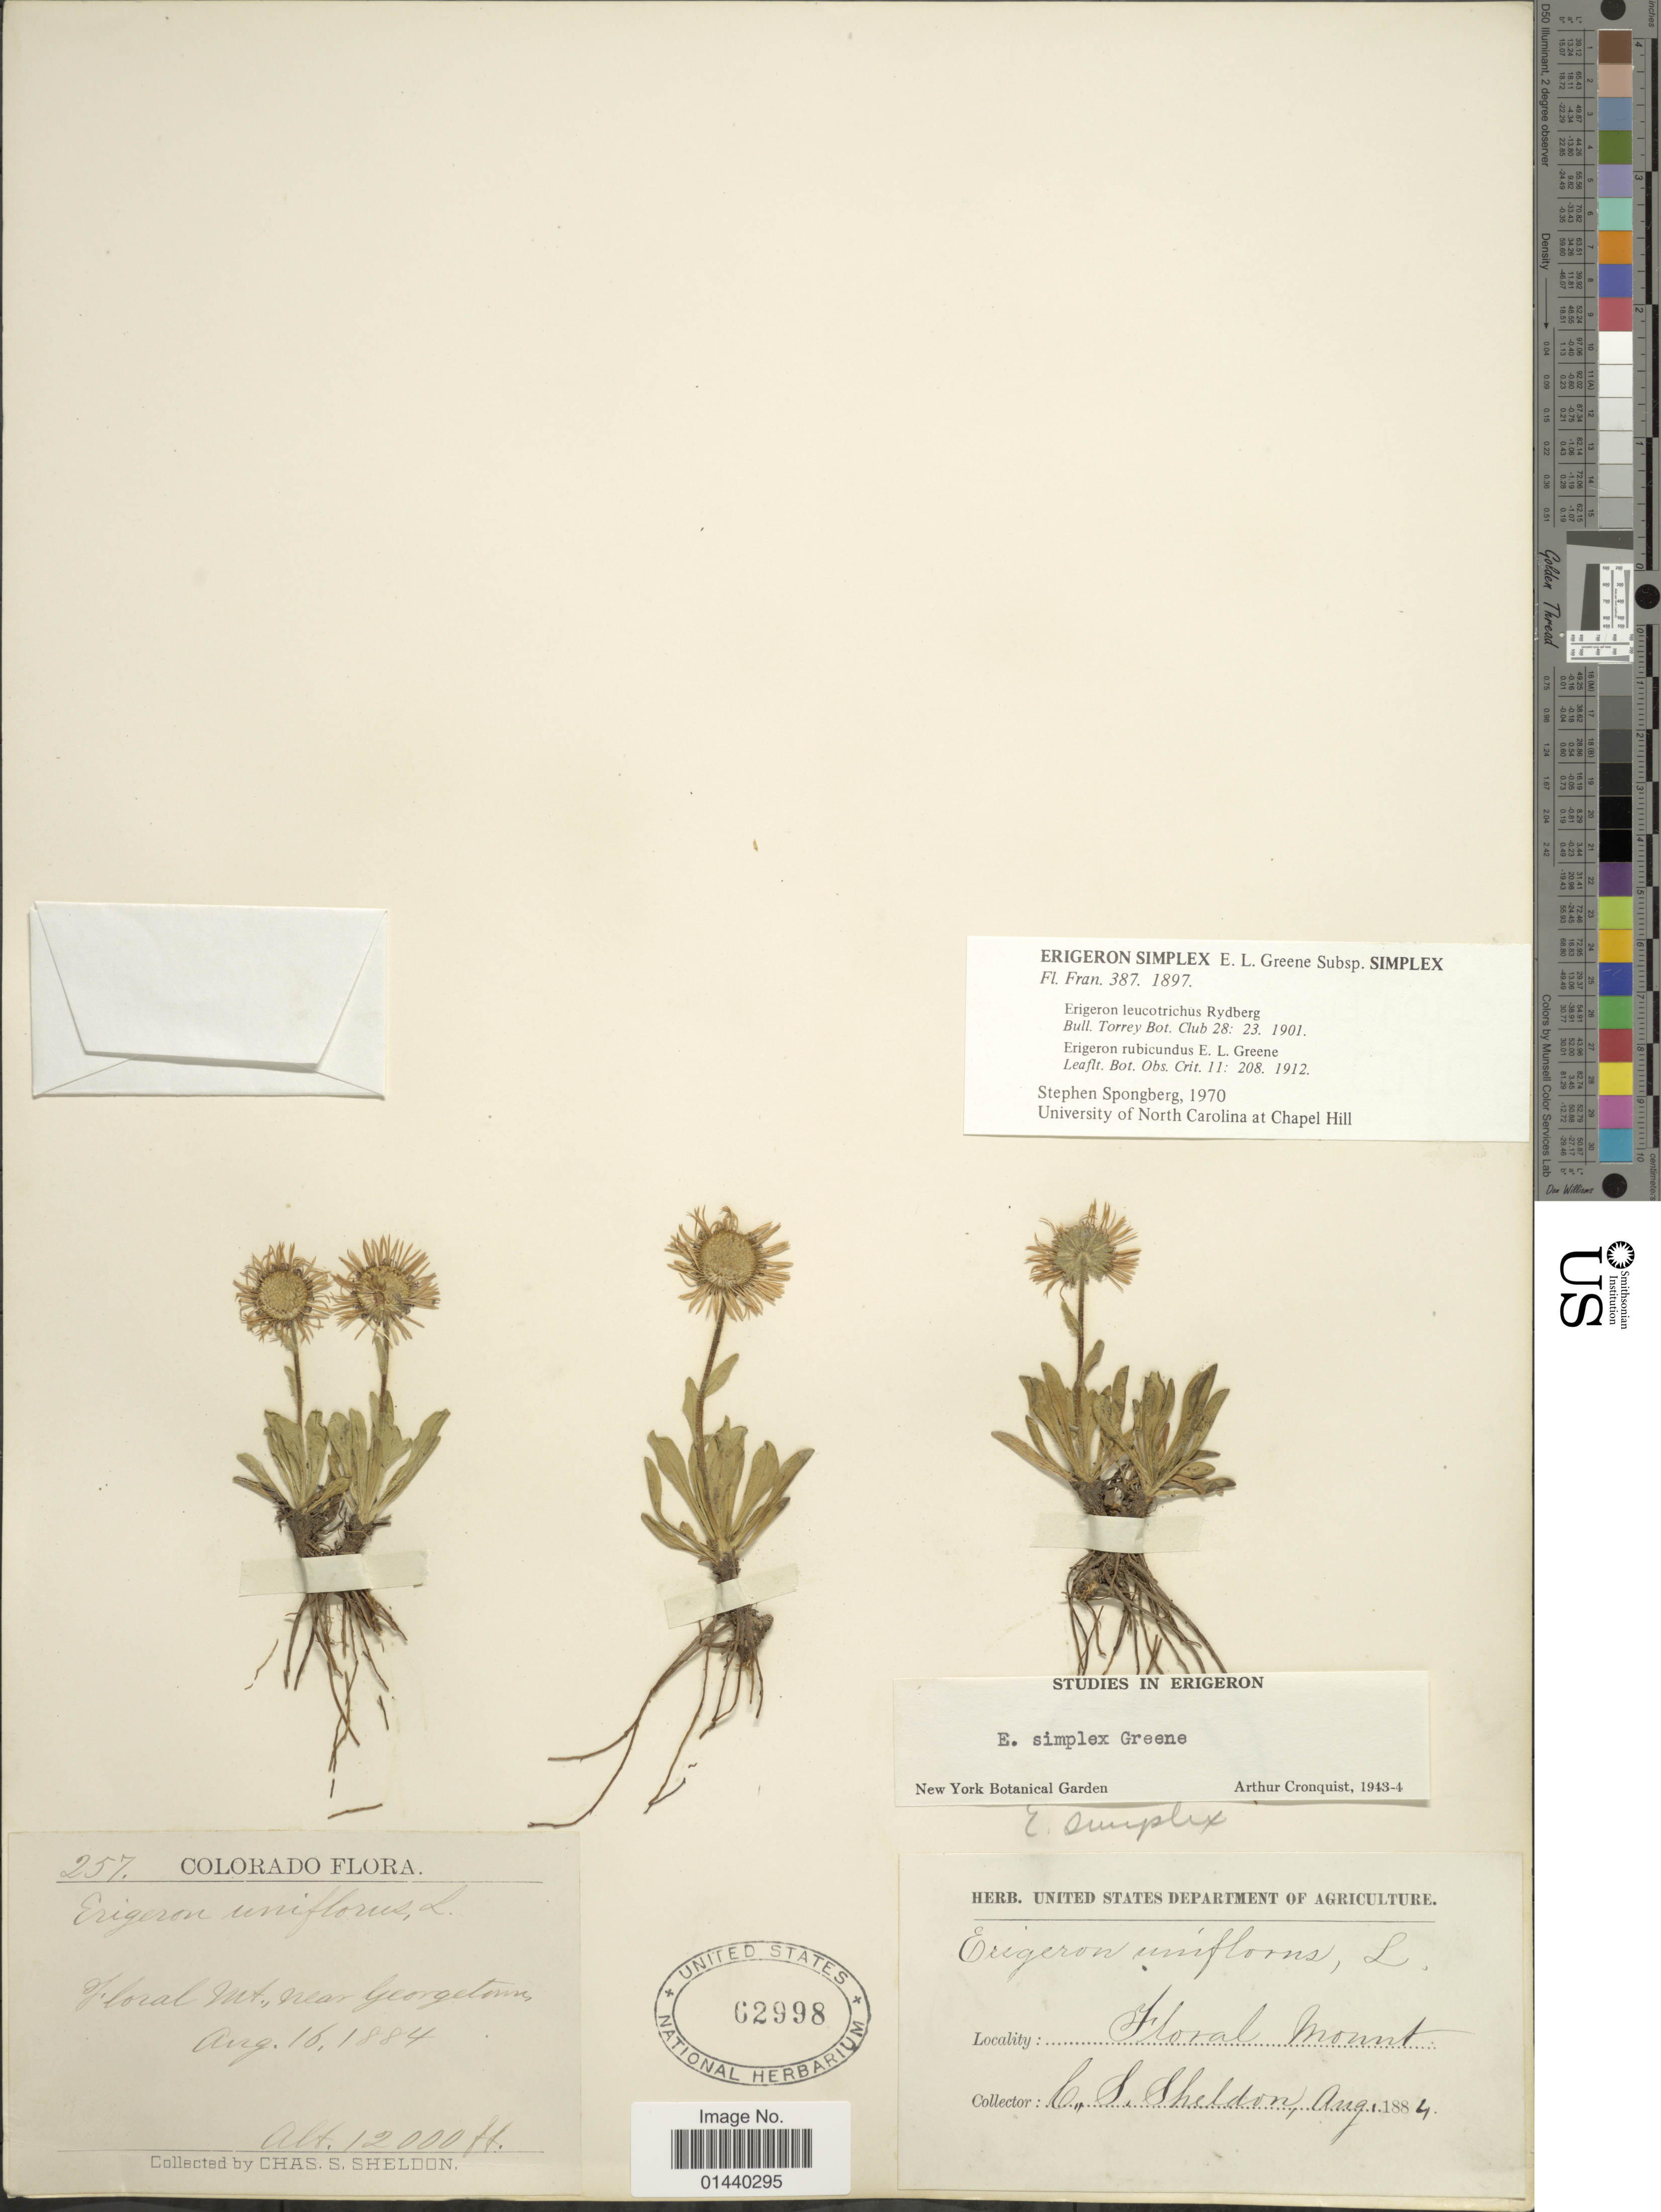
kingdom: Plantae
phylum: Tracheophyta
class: Magnoliopsida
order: Asterales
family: Asteraceae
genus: Erigeron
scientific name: Erigeron simplex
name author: Greene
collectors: C. S. Sheldon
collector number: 257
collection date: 1884-08-16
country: United States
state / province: Colorado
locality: Floral Mount. Near Georgetown.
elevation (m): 3658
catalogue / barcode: US 62998